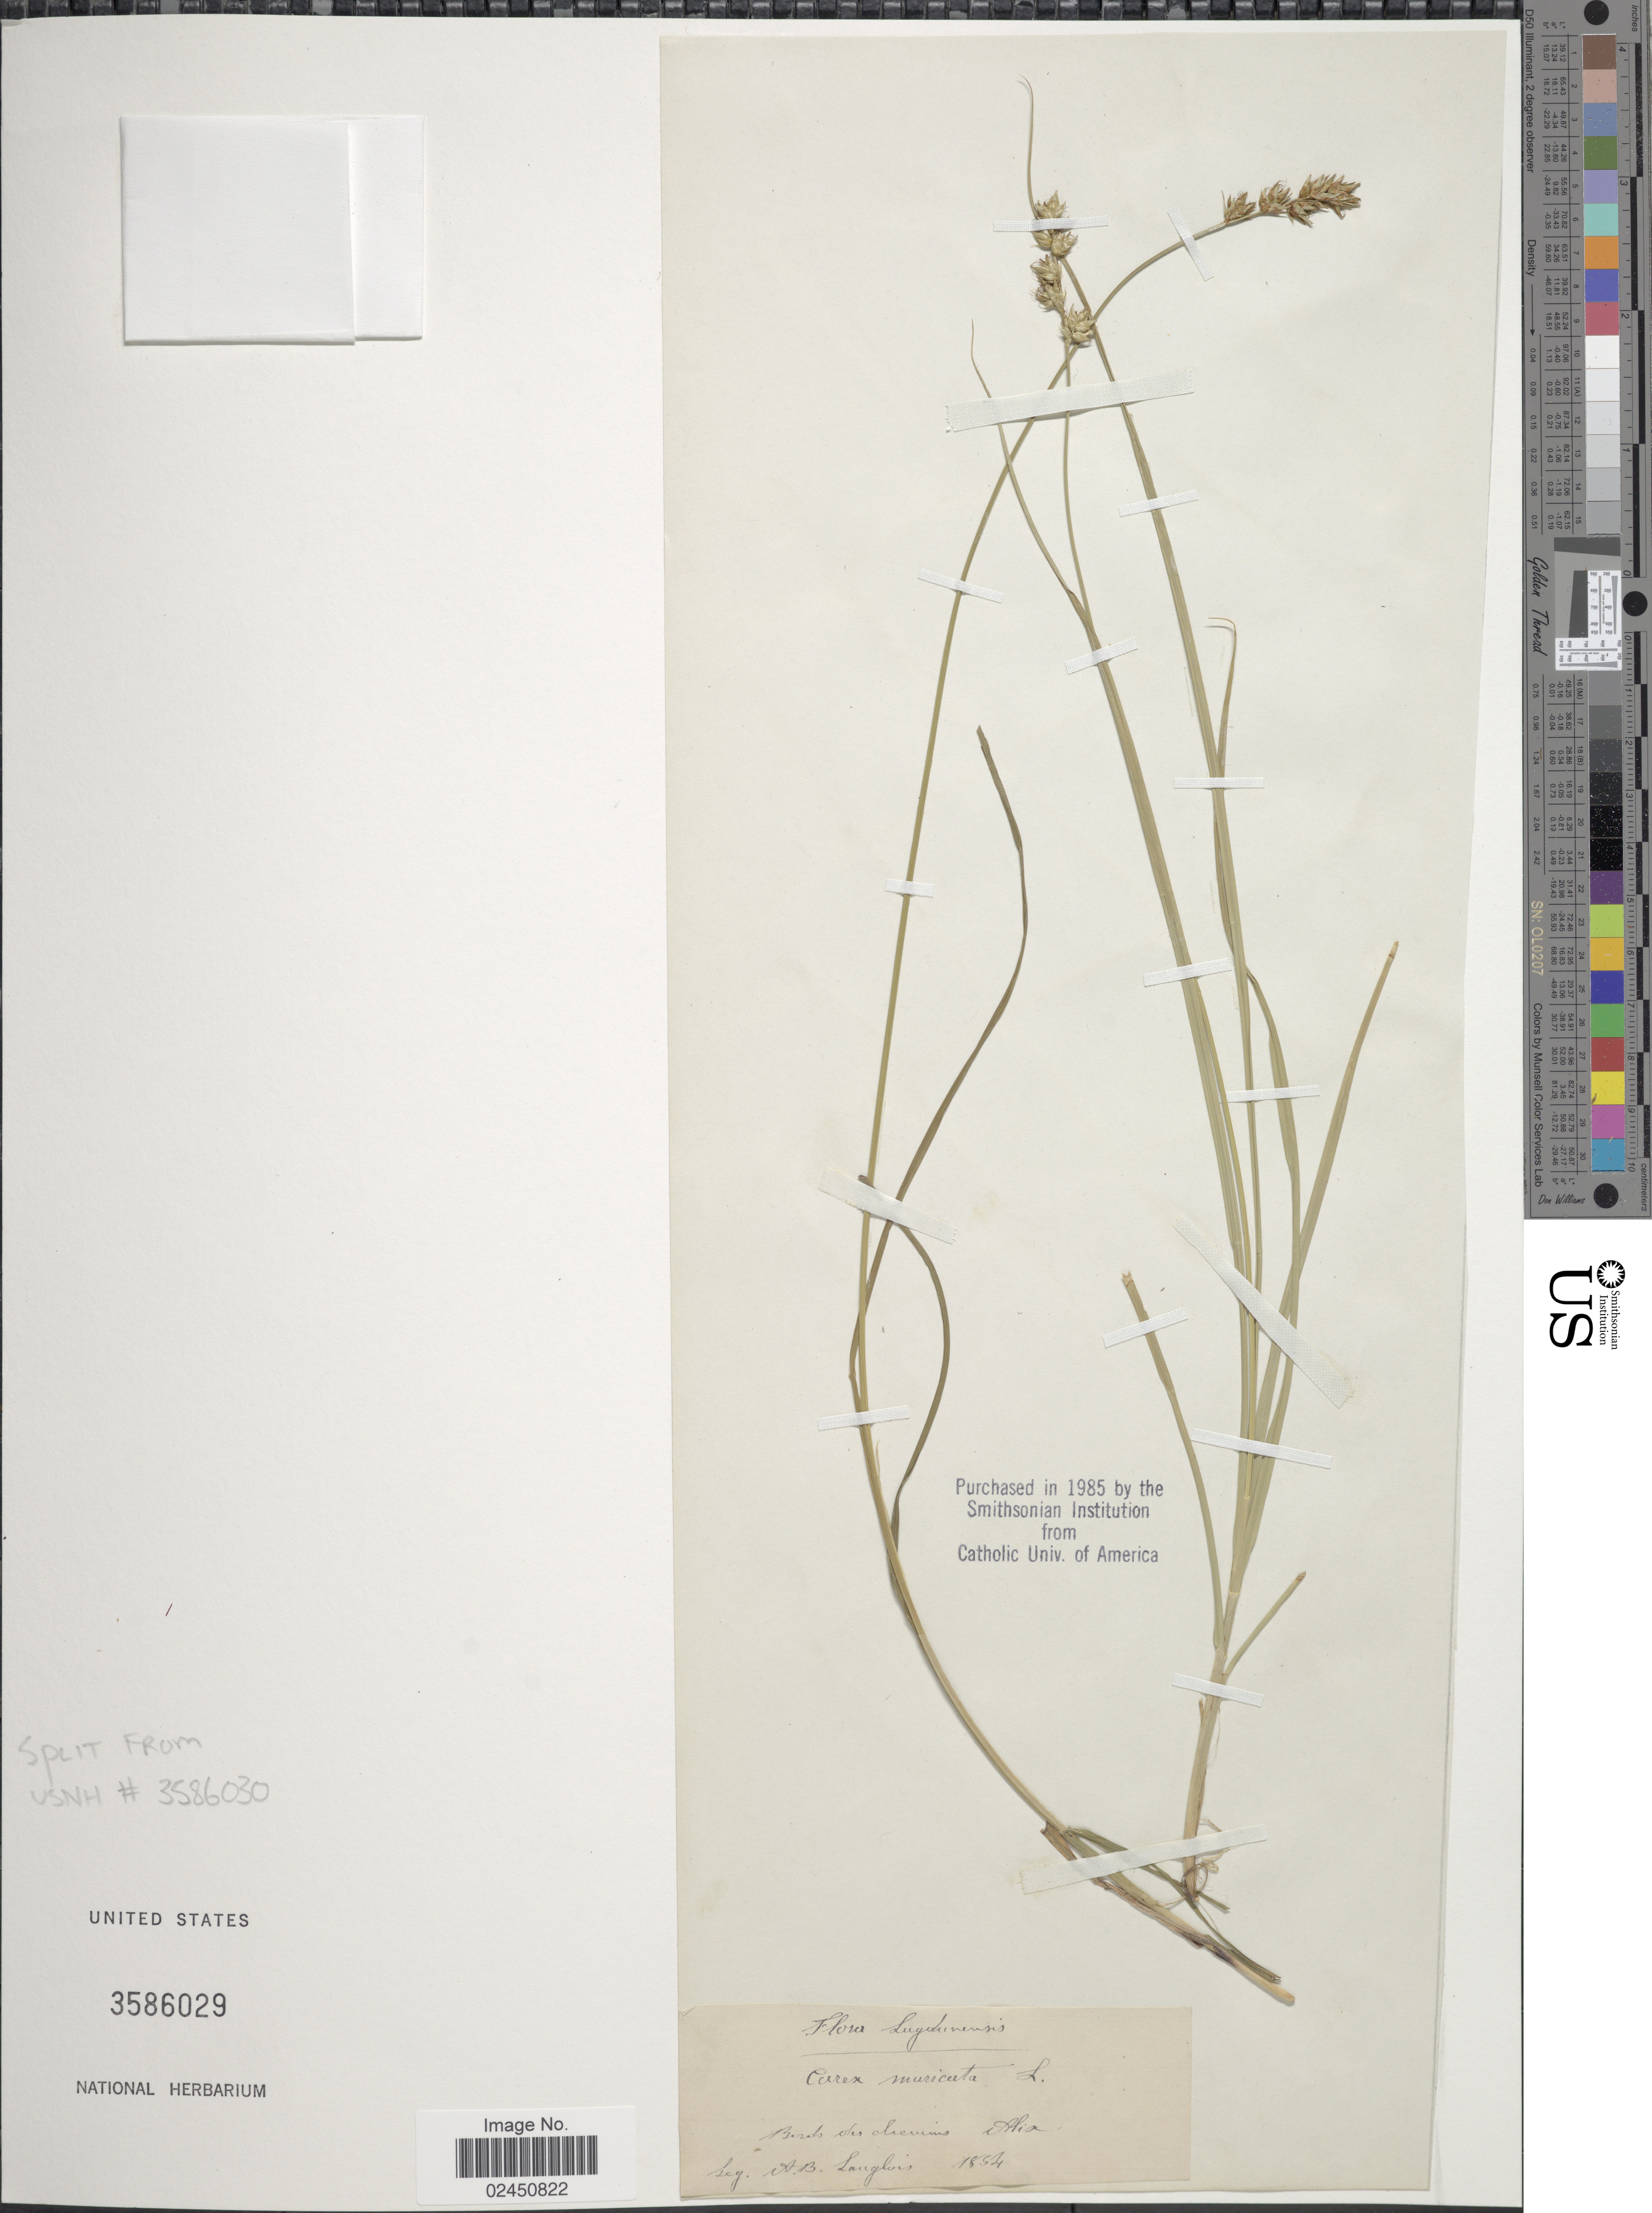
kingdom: Plantae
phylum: Tracheophyta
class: Liliopsida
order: Poales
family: Cyperaceae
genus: Carex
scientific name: Carex muricata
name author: L.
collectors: A. Langlois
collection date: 1854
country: France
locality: Lugdunensis, Alia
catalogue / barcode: US 3586029